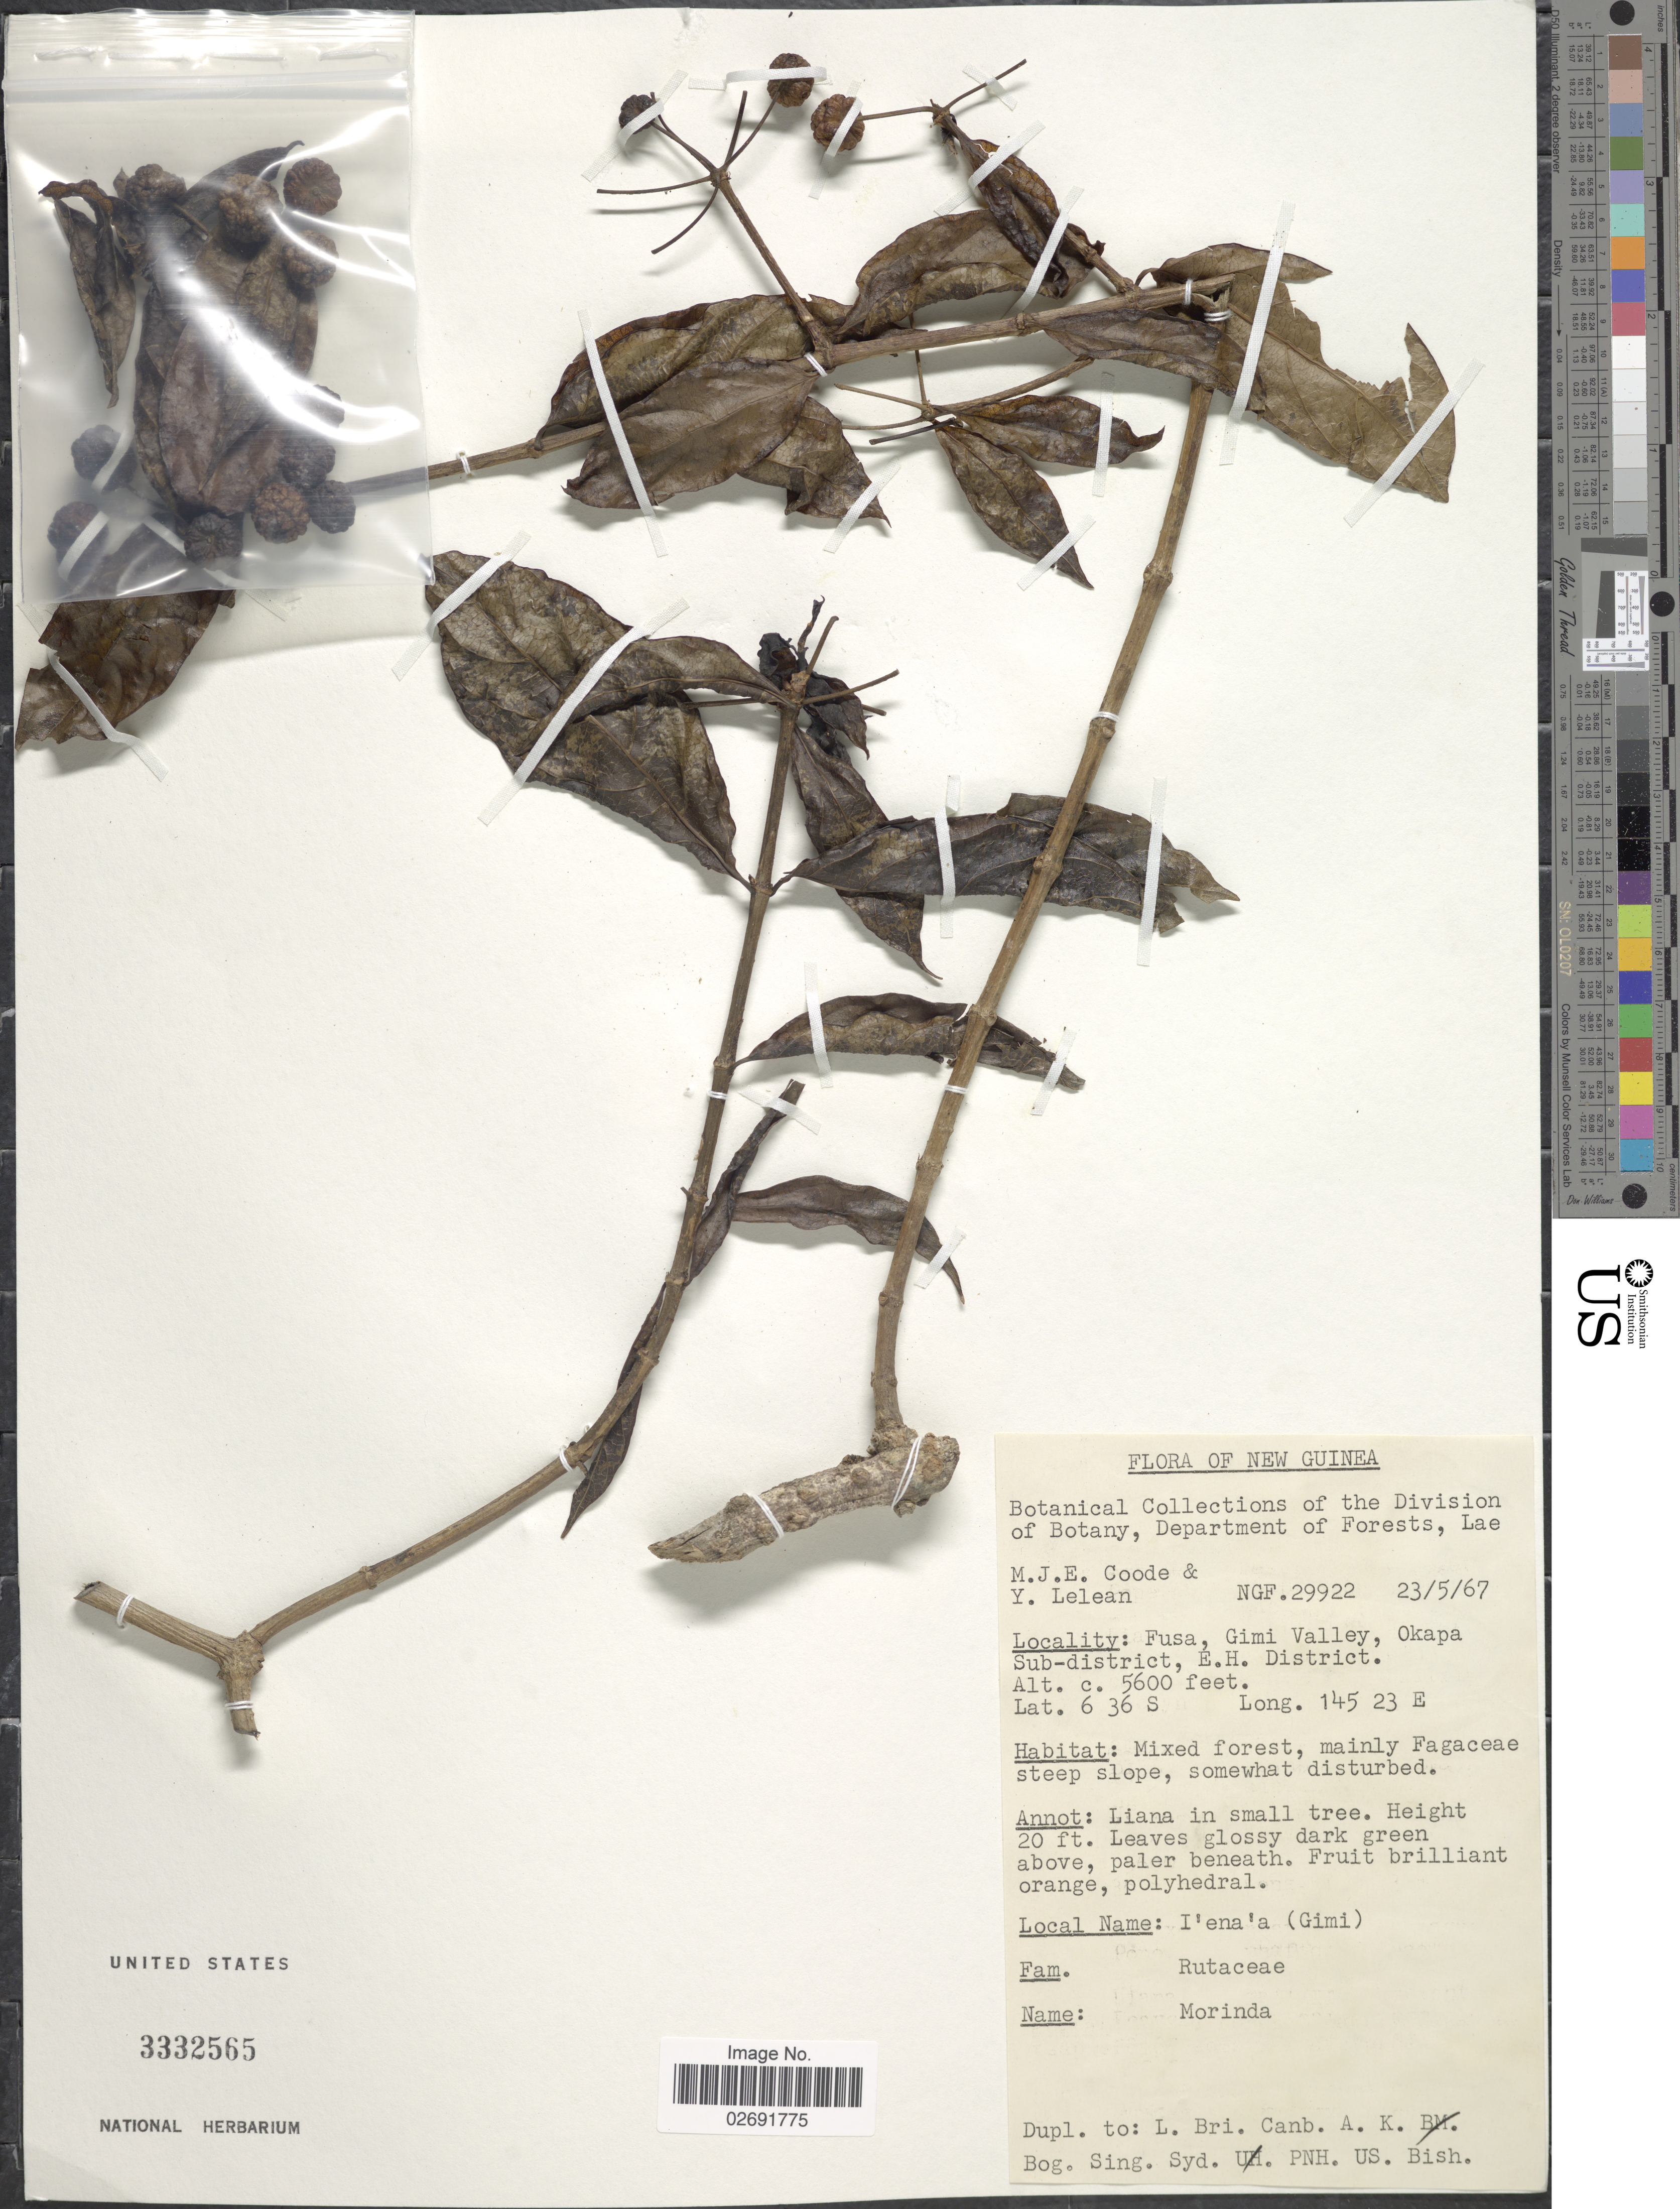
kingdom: Plantae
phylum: Tracheophyta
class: Magnoliopsida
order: Gentianales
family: Rubiaceae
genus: Gynochthodes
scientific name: Gynochthodes sp.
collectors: M. J. E. Coode & Y. Lelean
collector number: NGF29922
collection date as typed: Transcribed d/m/y: 23/5/67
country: Papua New Guinea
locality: New Guinea. Fusa, Gimi Valley, Okapa Sub-district, E.H. District.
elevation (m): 1707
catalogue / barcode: US 3332565